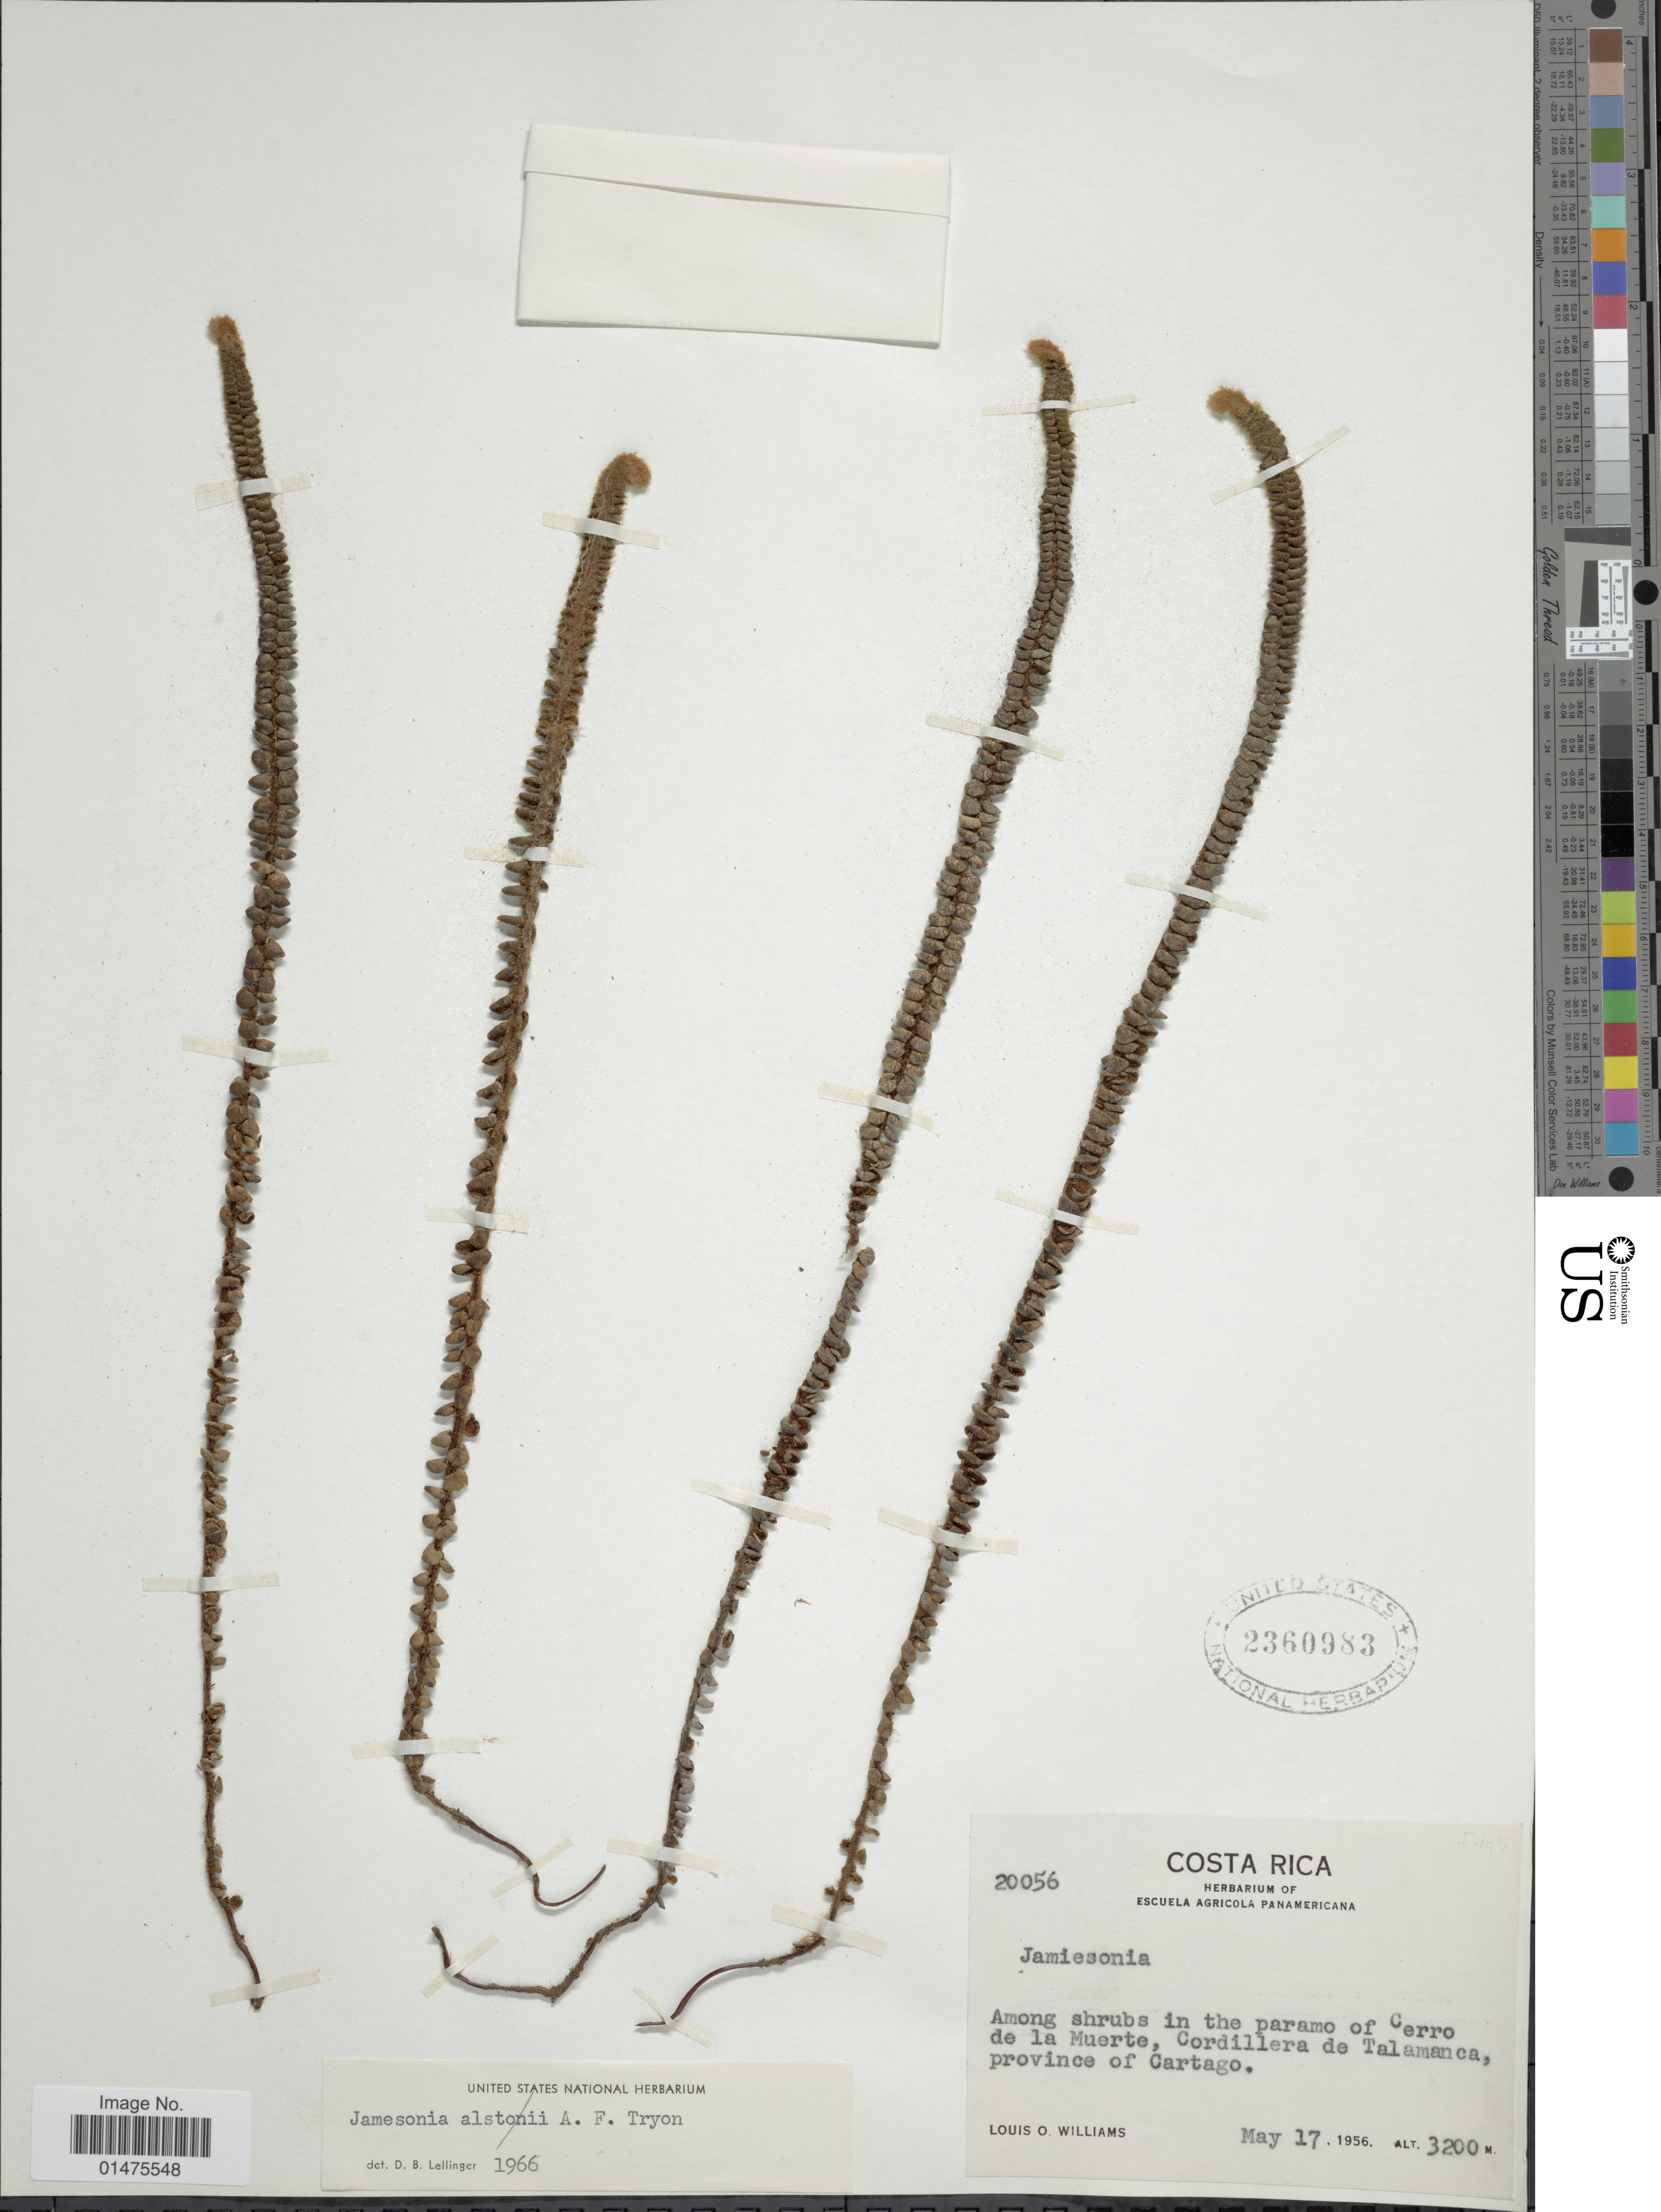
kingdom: Plantae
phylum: Tracheophyta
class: Polypodiopsida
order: Polypodiales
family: Pteridaceae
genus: Jamesonia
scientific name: Jamesonia alstonii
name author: A.F. Tryon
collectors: L. O. Williams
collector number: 20056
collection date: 1956-05-17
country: Costa Rica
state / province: Cartago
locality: Among shrubs in the paramo of Cerro de la Muerte, Cordillera de Talamanca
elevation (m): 3200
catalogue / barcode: US 2360983